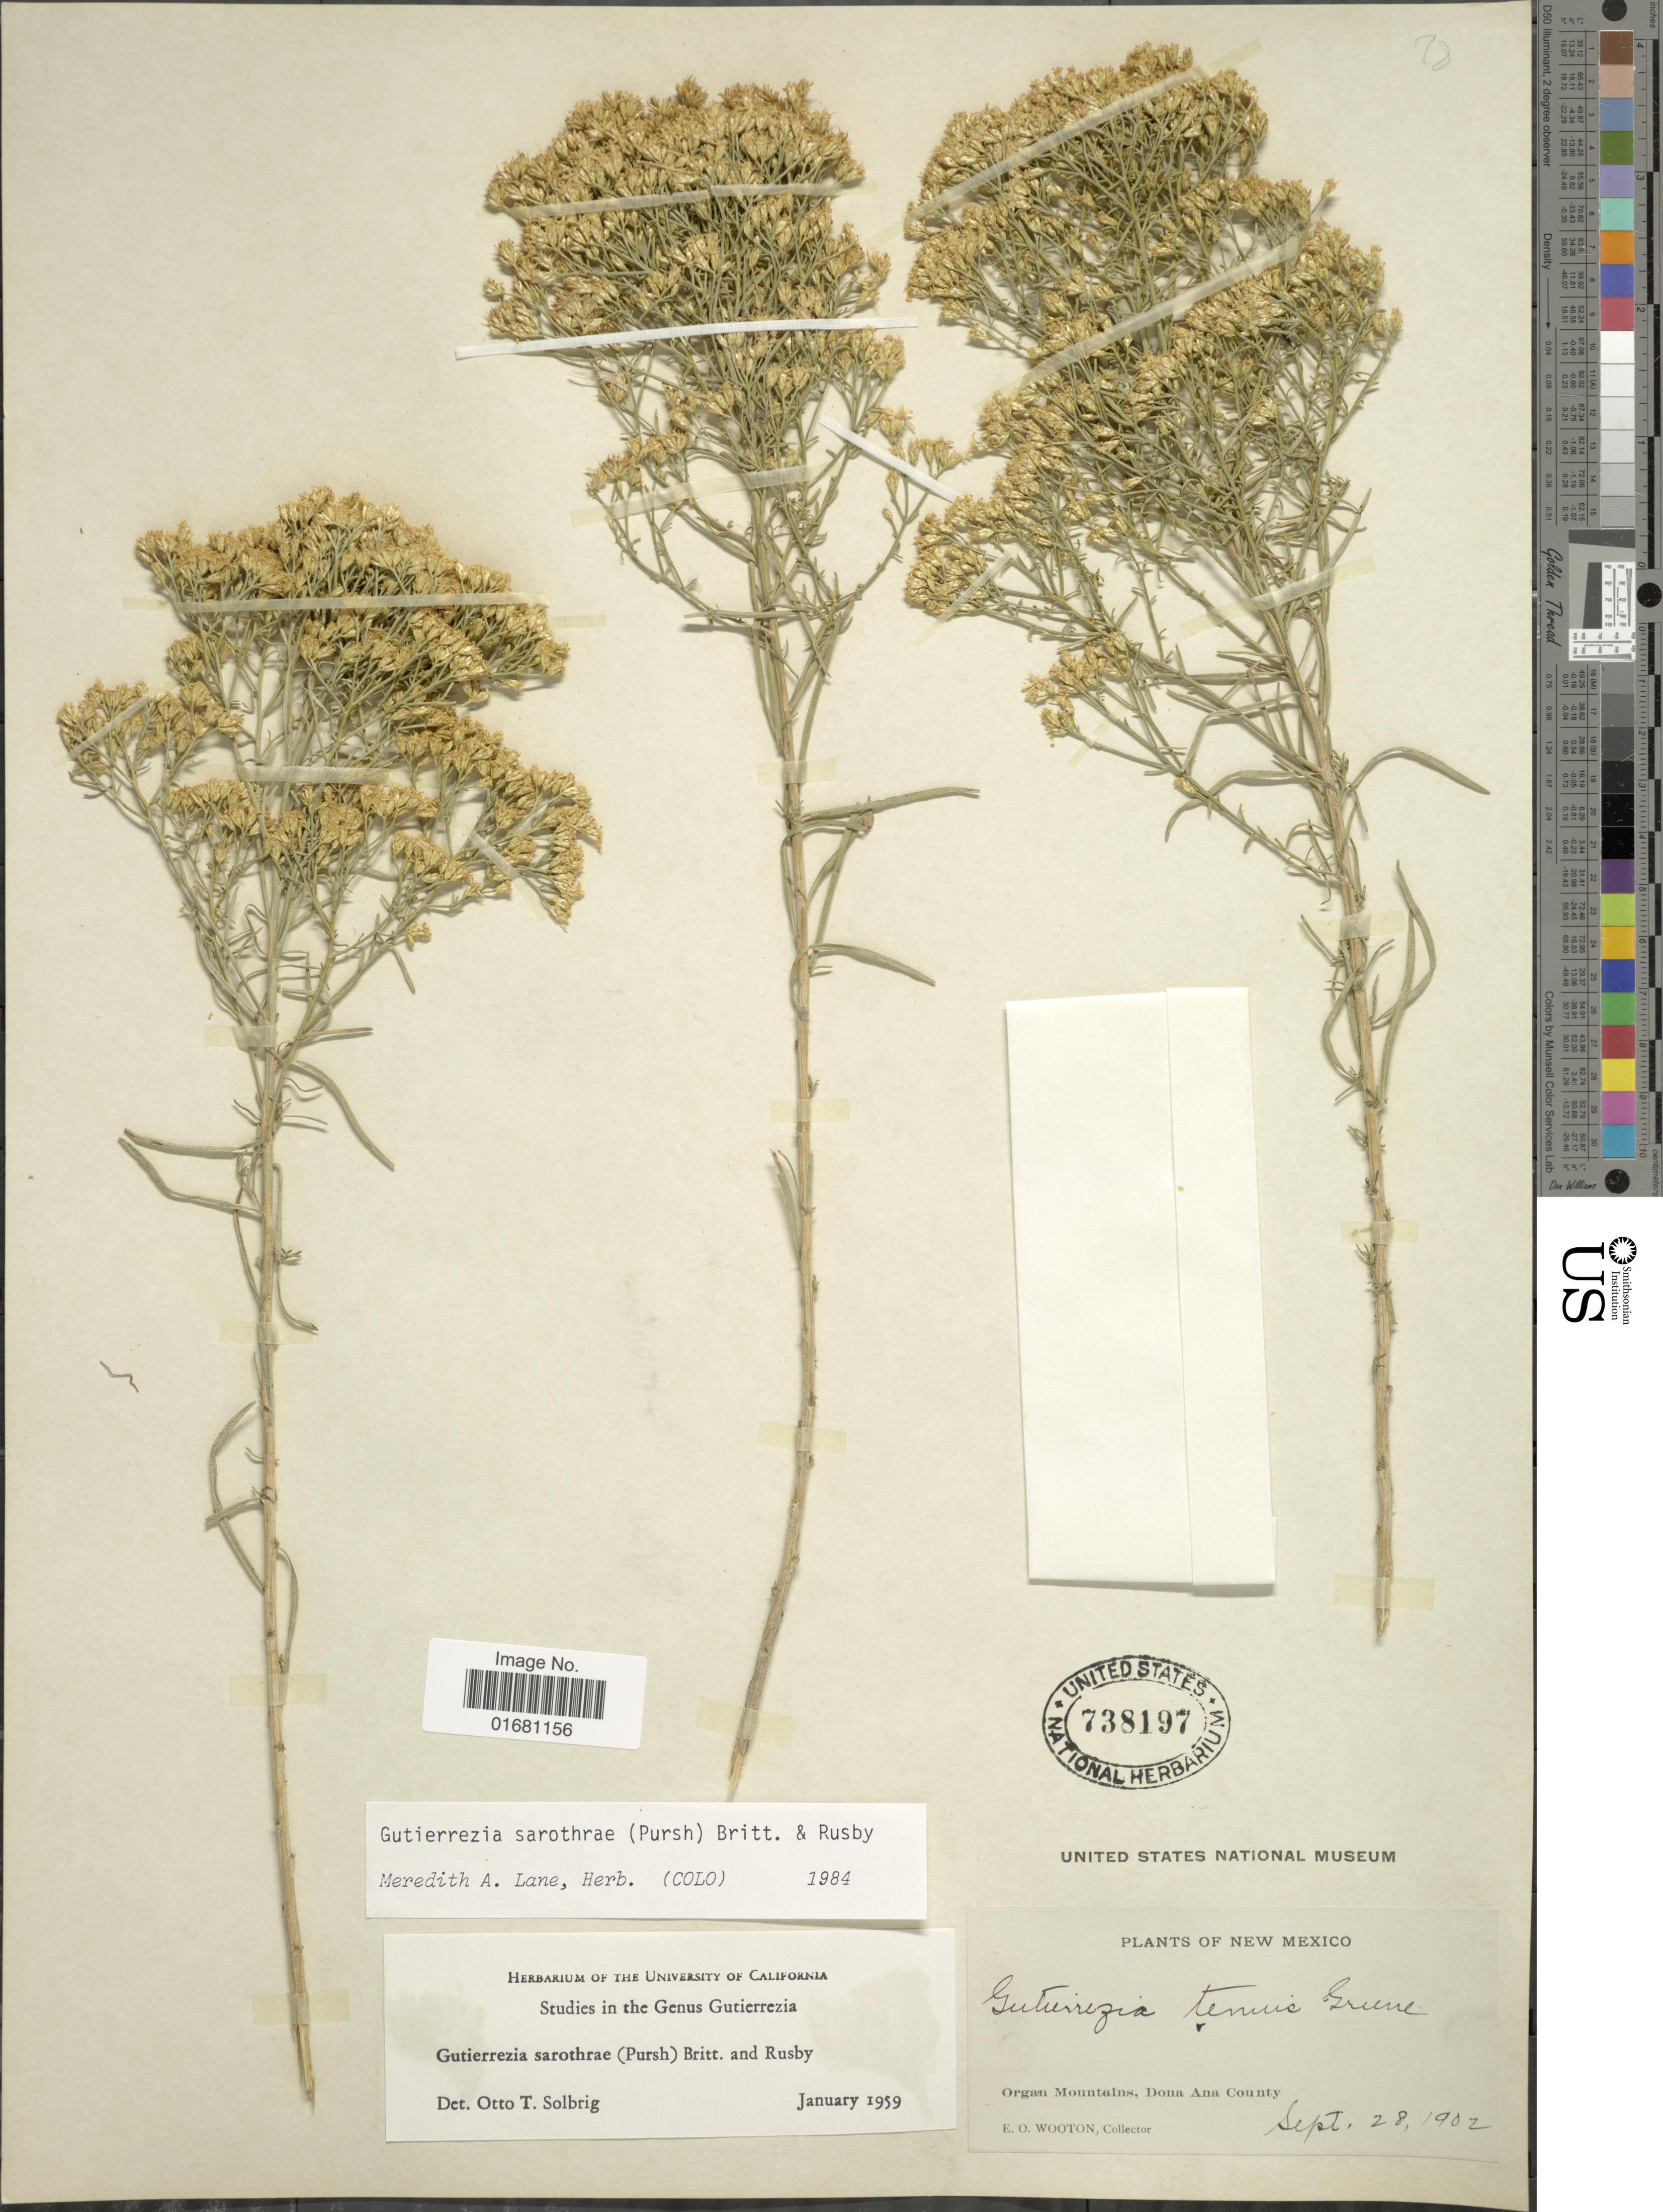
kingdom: Plantae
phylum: Tracheophyta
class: Magnoliopsida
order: Asterales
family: Asteraceae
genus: Gutierrezia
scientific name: Gutierrezia sarothrae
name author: (Pursh) Britton & Rusby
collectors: E. O. Wooton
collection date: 1902-09-28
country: United States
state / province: New Mexico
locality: Organ Mountains, Dona Ana County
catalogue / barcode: US 738197